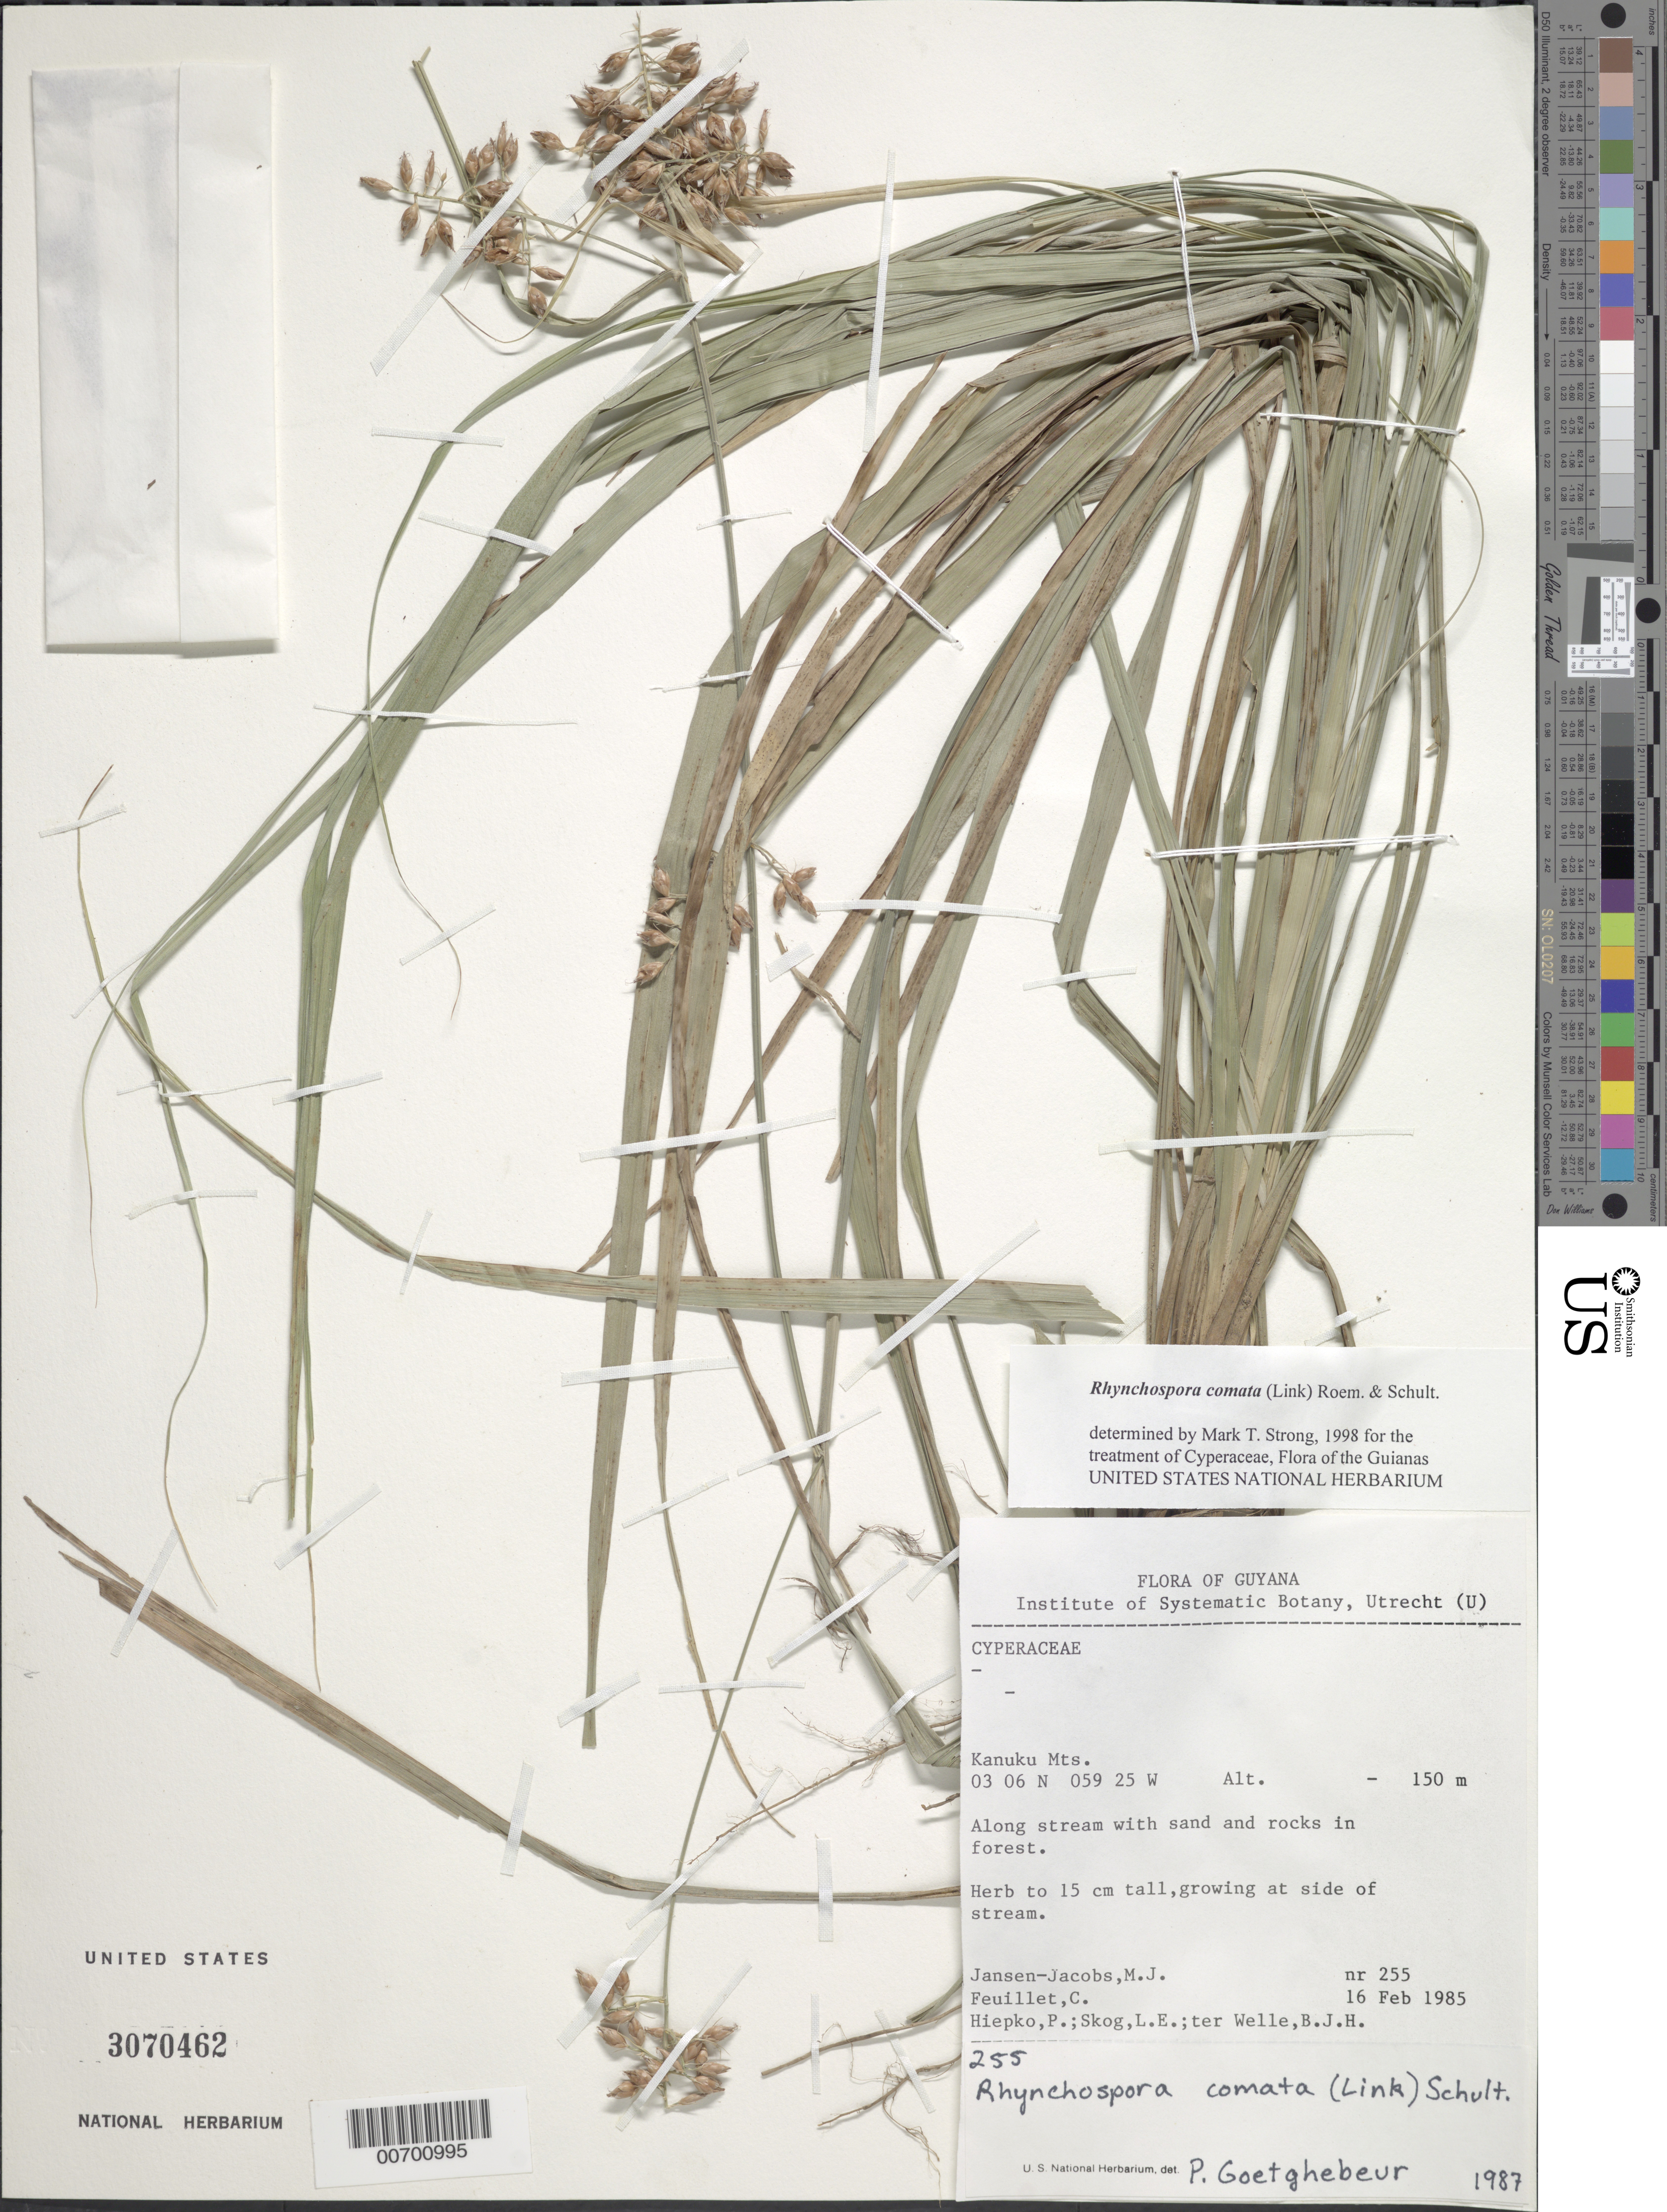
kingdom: Plantae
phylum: Tracheophyta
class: Liliopsida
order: Poales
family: Cyperaceae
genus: Rhynchospora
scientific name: Rhynchospora comata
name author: (Link) Schult.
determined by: Strong, M. T., (US), Smithsonian Institution - National Museum of Natural History (UNITED STATES)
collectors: M. J. Jansen-Jacobs, C. Feuillet, P. H. Hiepko, L. E. Skog & B. Welle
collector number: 255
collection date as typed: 16-Feb-85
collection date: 1985-02-16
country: Guyana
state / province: U. Takutu-U. Essequibo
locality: Kanuku Mts., Rupununi R.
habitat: Along stream with sand and rocks in forest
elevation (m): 150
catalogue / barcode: US 3070462